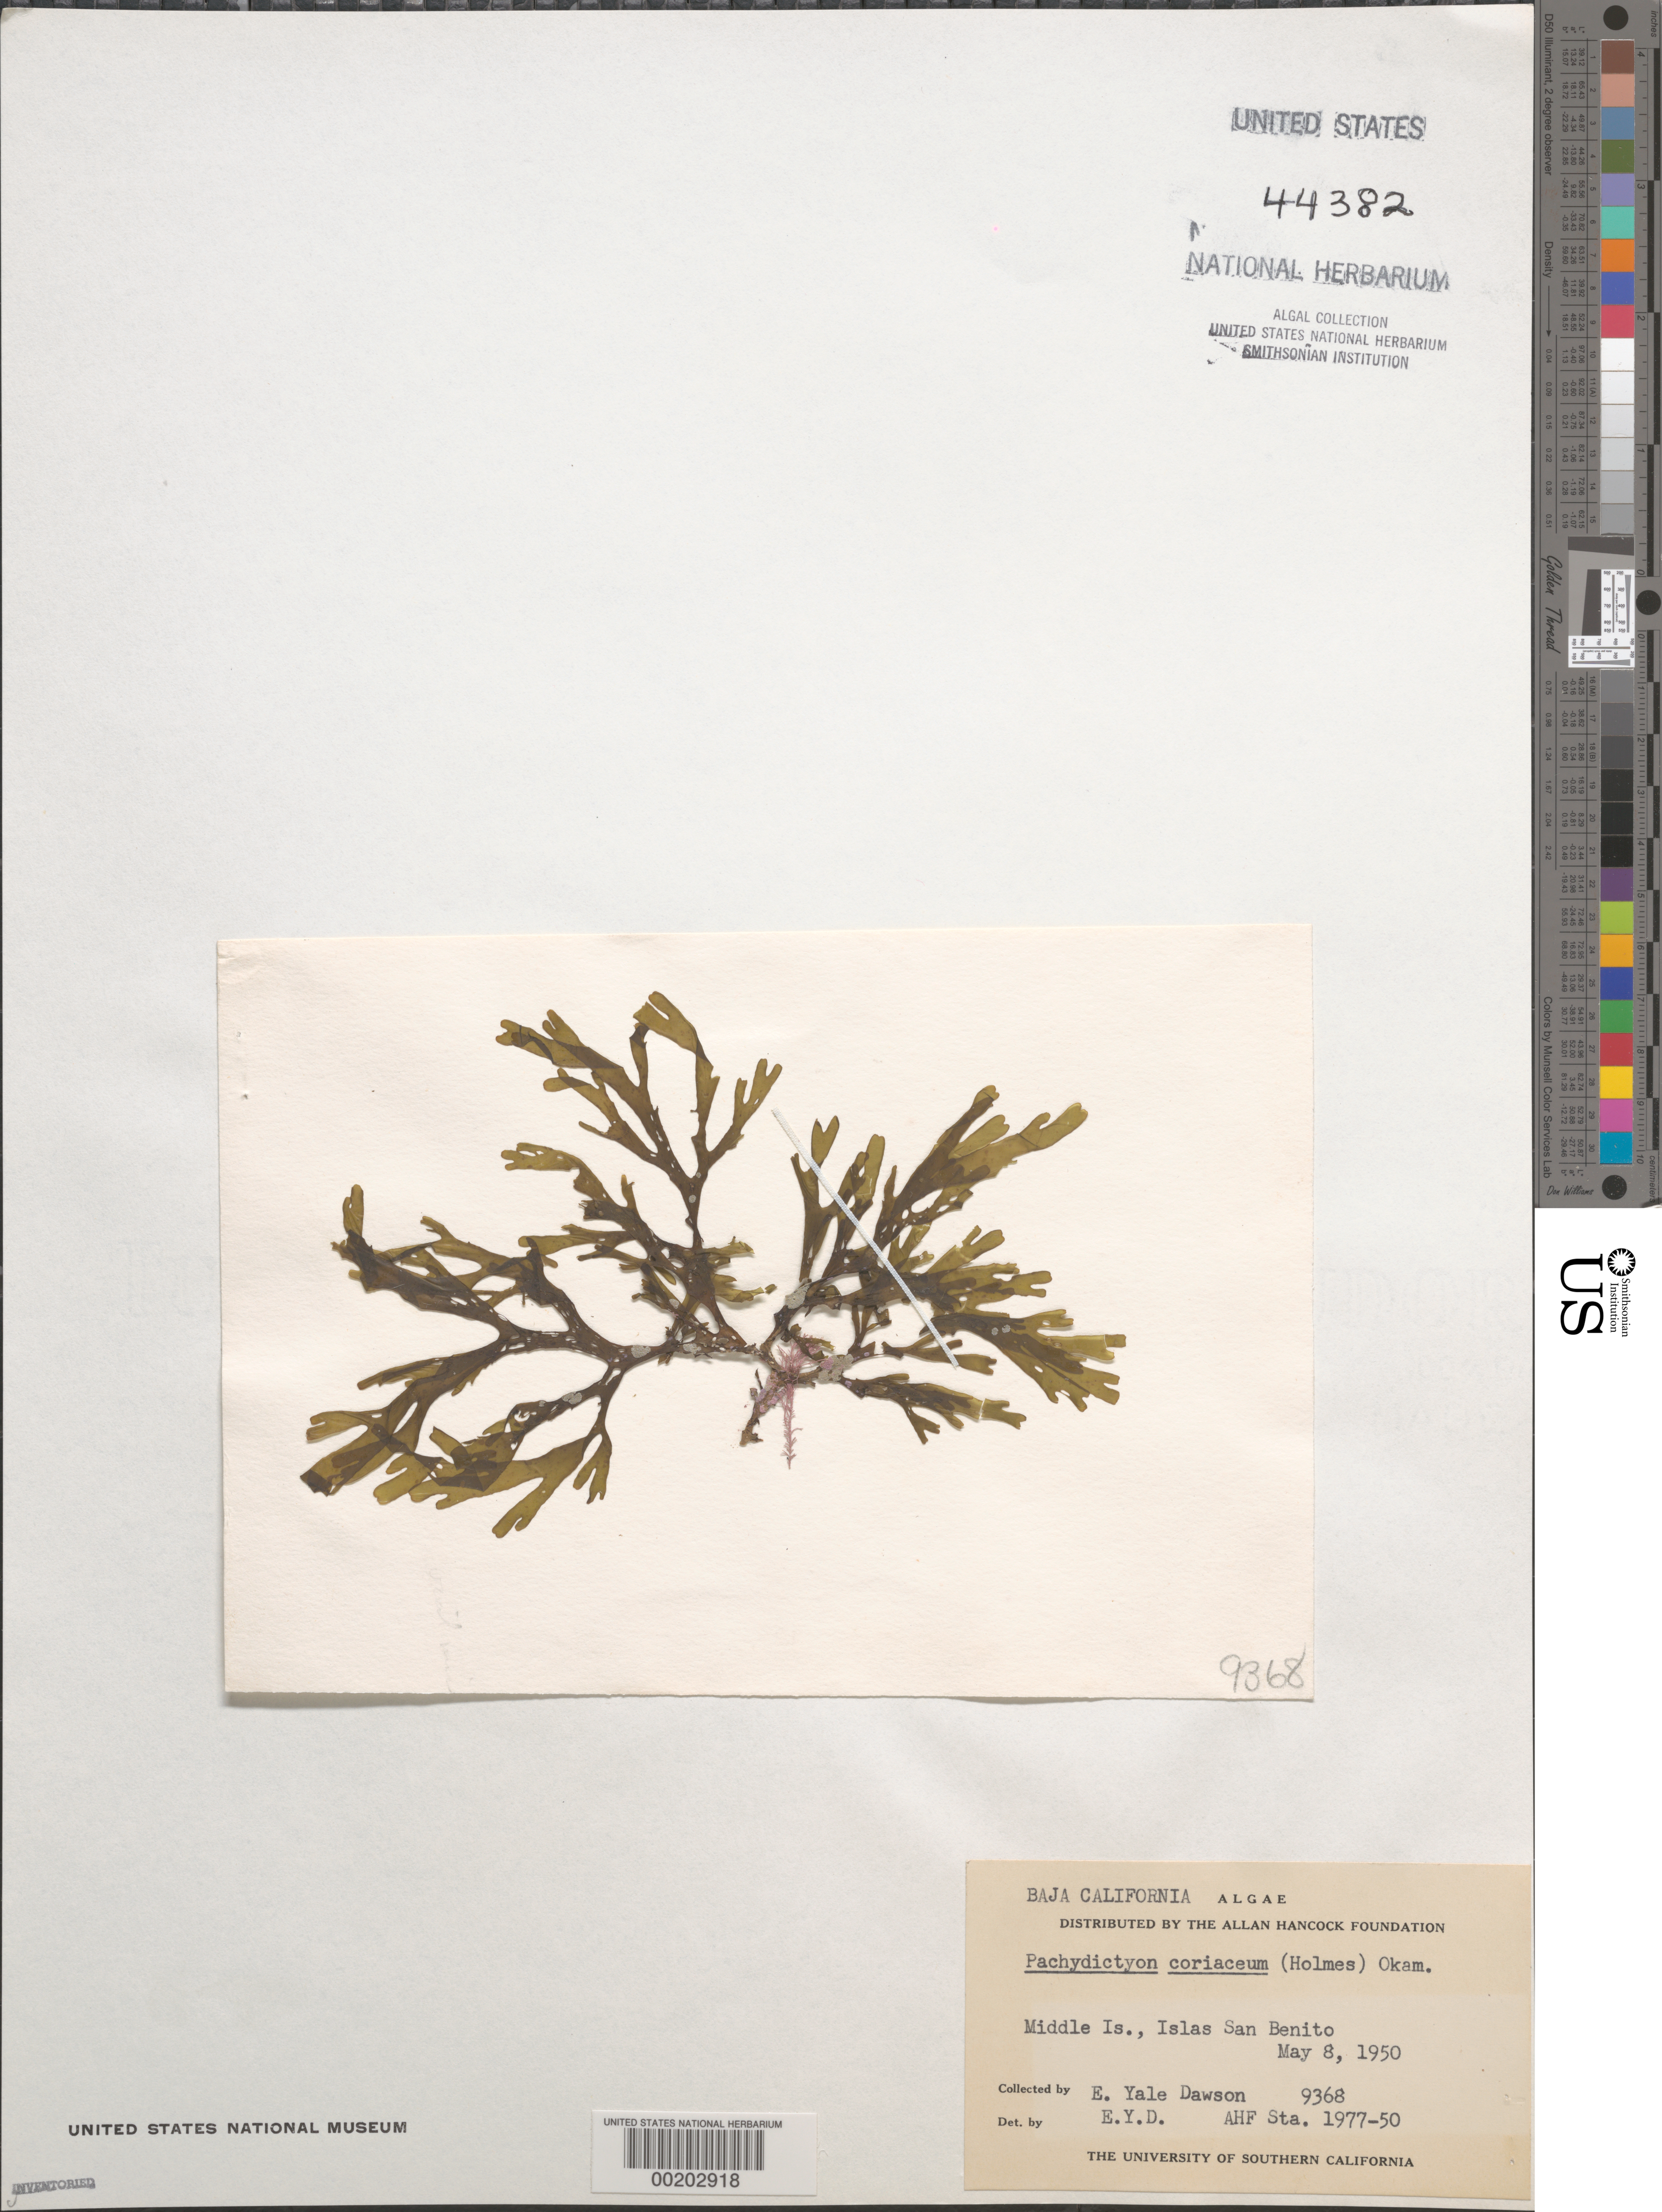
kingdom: Chromista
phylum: Ochrophyta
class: Phaeophyceae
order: Dictyotales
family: Dictyotaceae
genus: Pachydictyon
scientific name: Pachydictyon coriaceum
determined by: Dawson, E. Y.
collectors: E. Y. Dawson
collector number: EYD 9368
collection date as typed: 08 May 1950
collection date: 1950-05-08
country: Mexico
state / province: Baja California Norte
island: Middle Island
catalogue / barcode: US 44382